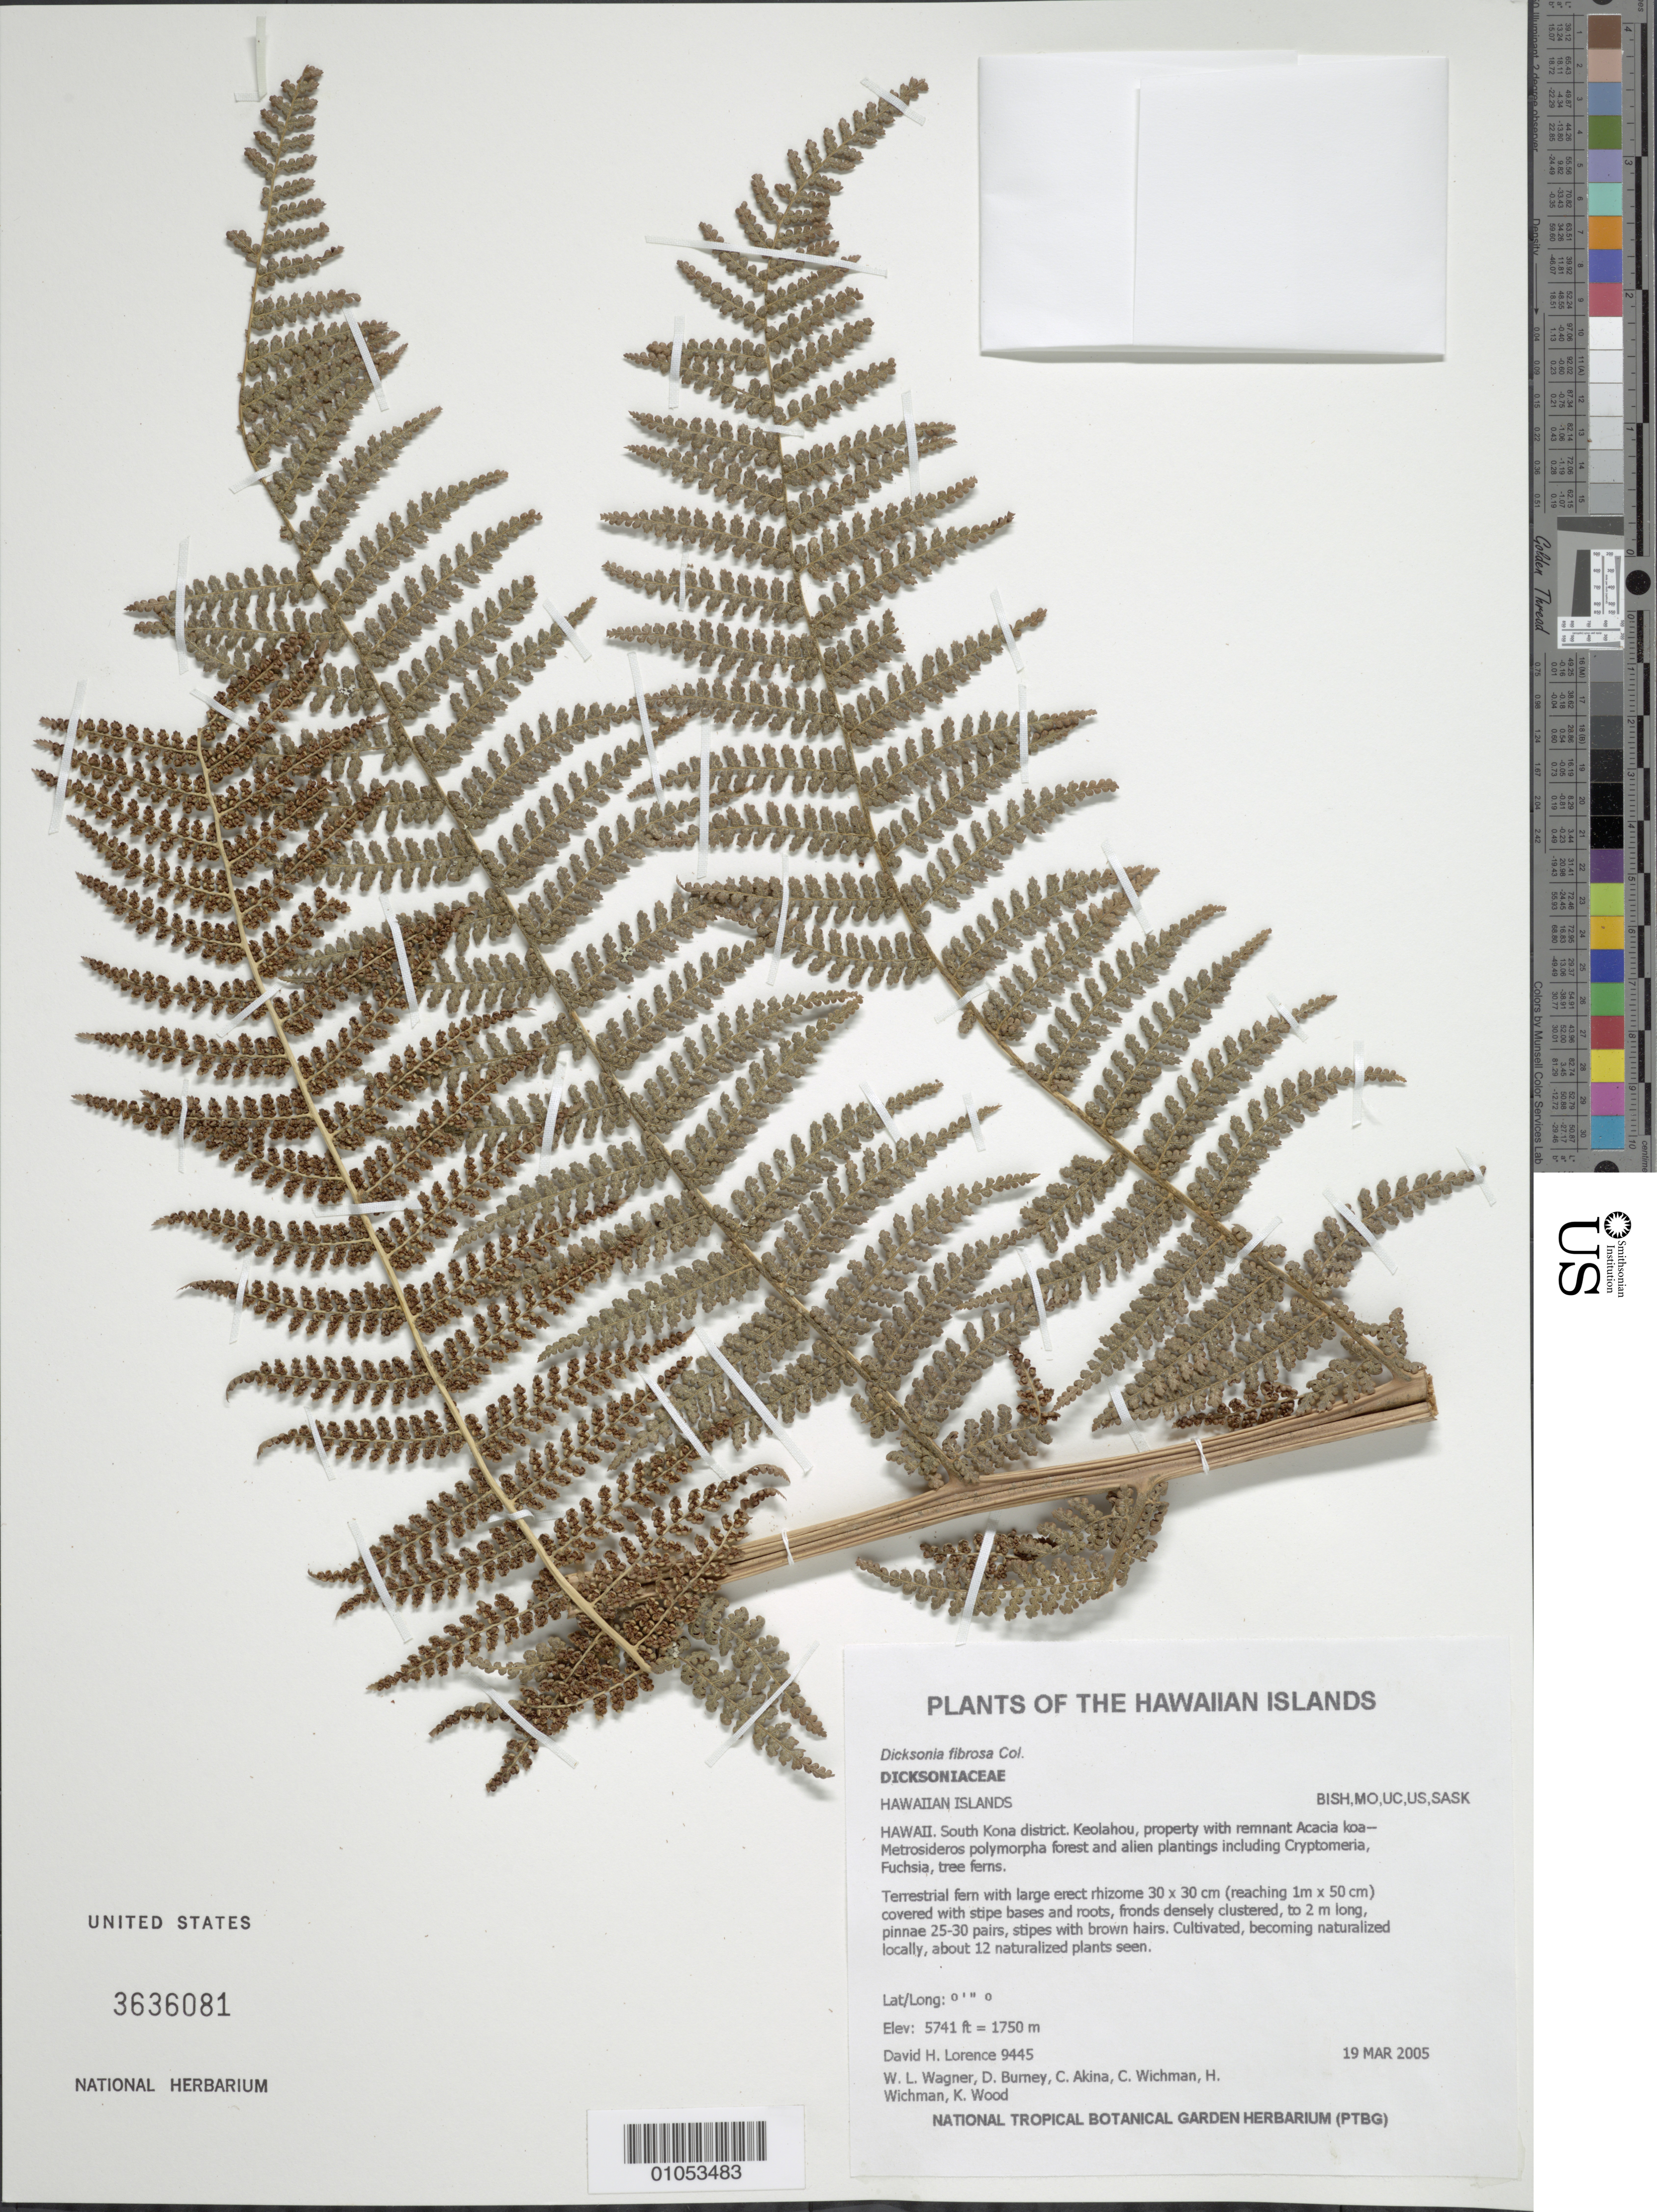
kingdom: Plantae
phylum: Tracheophyta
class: Polypodiopsida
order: Cyatheales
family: Dicksoniaceae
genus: Dicksonia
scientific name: Dicksonia fibrosa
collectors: D. Lorence, W. L. Wagner, D. Burney, C. Akina, C. Wichman & K. Wood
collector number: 9445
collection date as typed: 19 Mar 2005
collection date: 2005-03-19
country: United States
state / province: Hawaii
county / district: Hawaii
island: Hawaii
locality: South Kona district. Keolahou.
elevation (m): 1750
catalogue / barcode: US 3636081